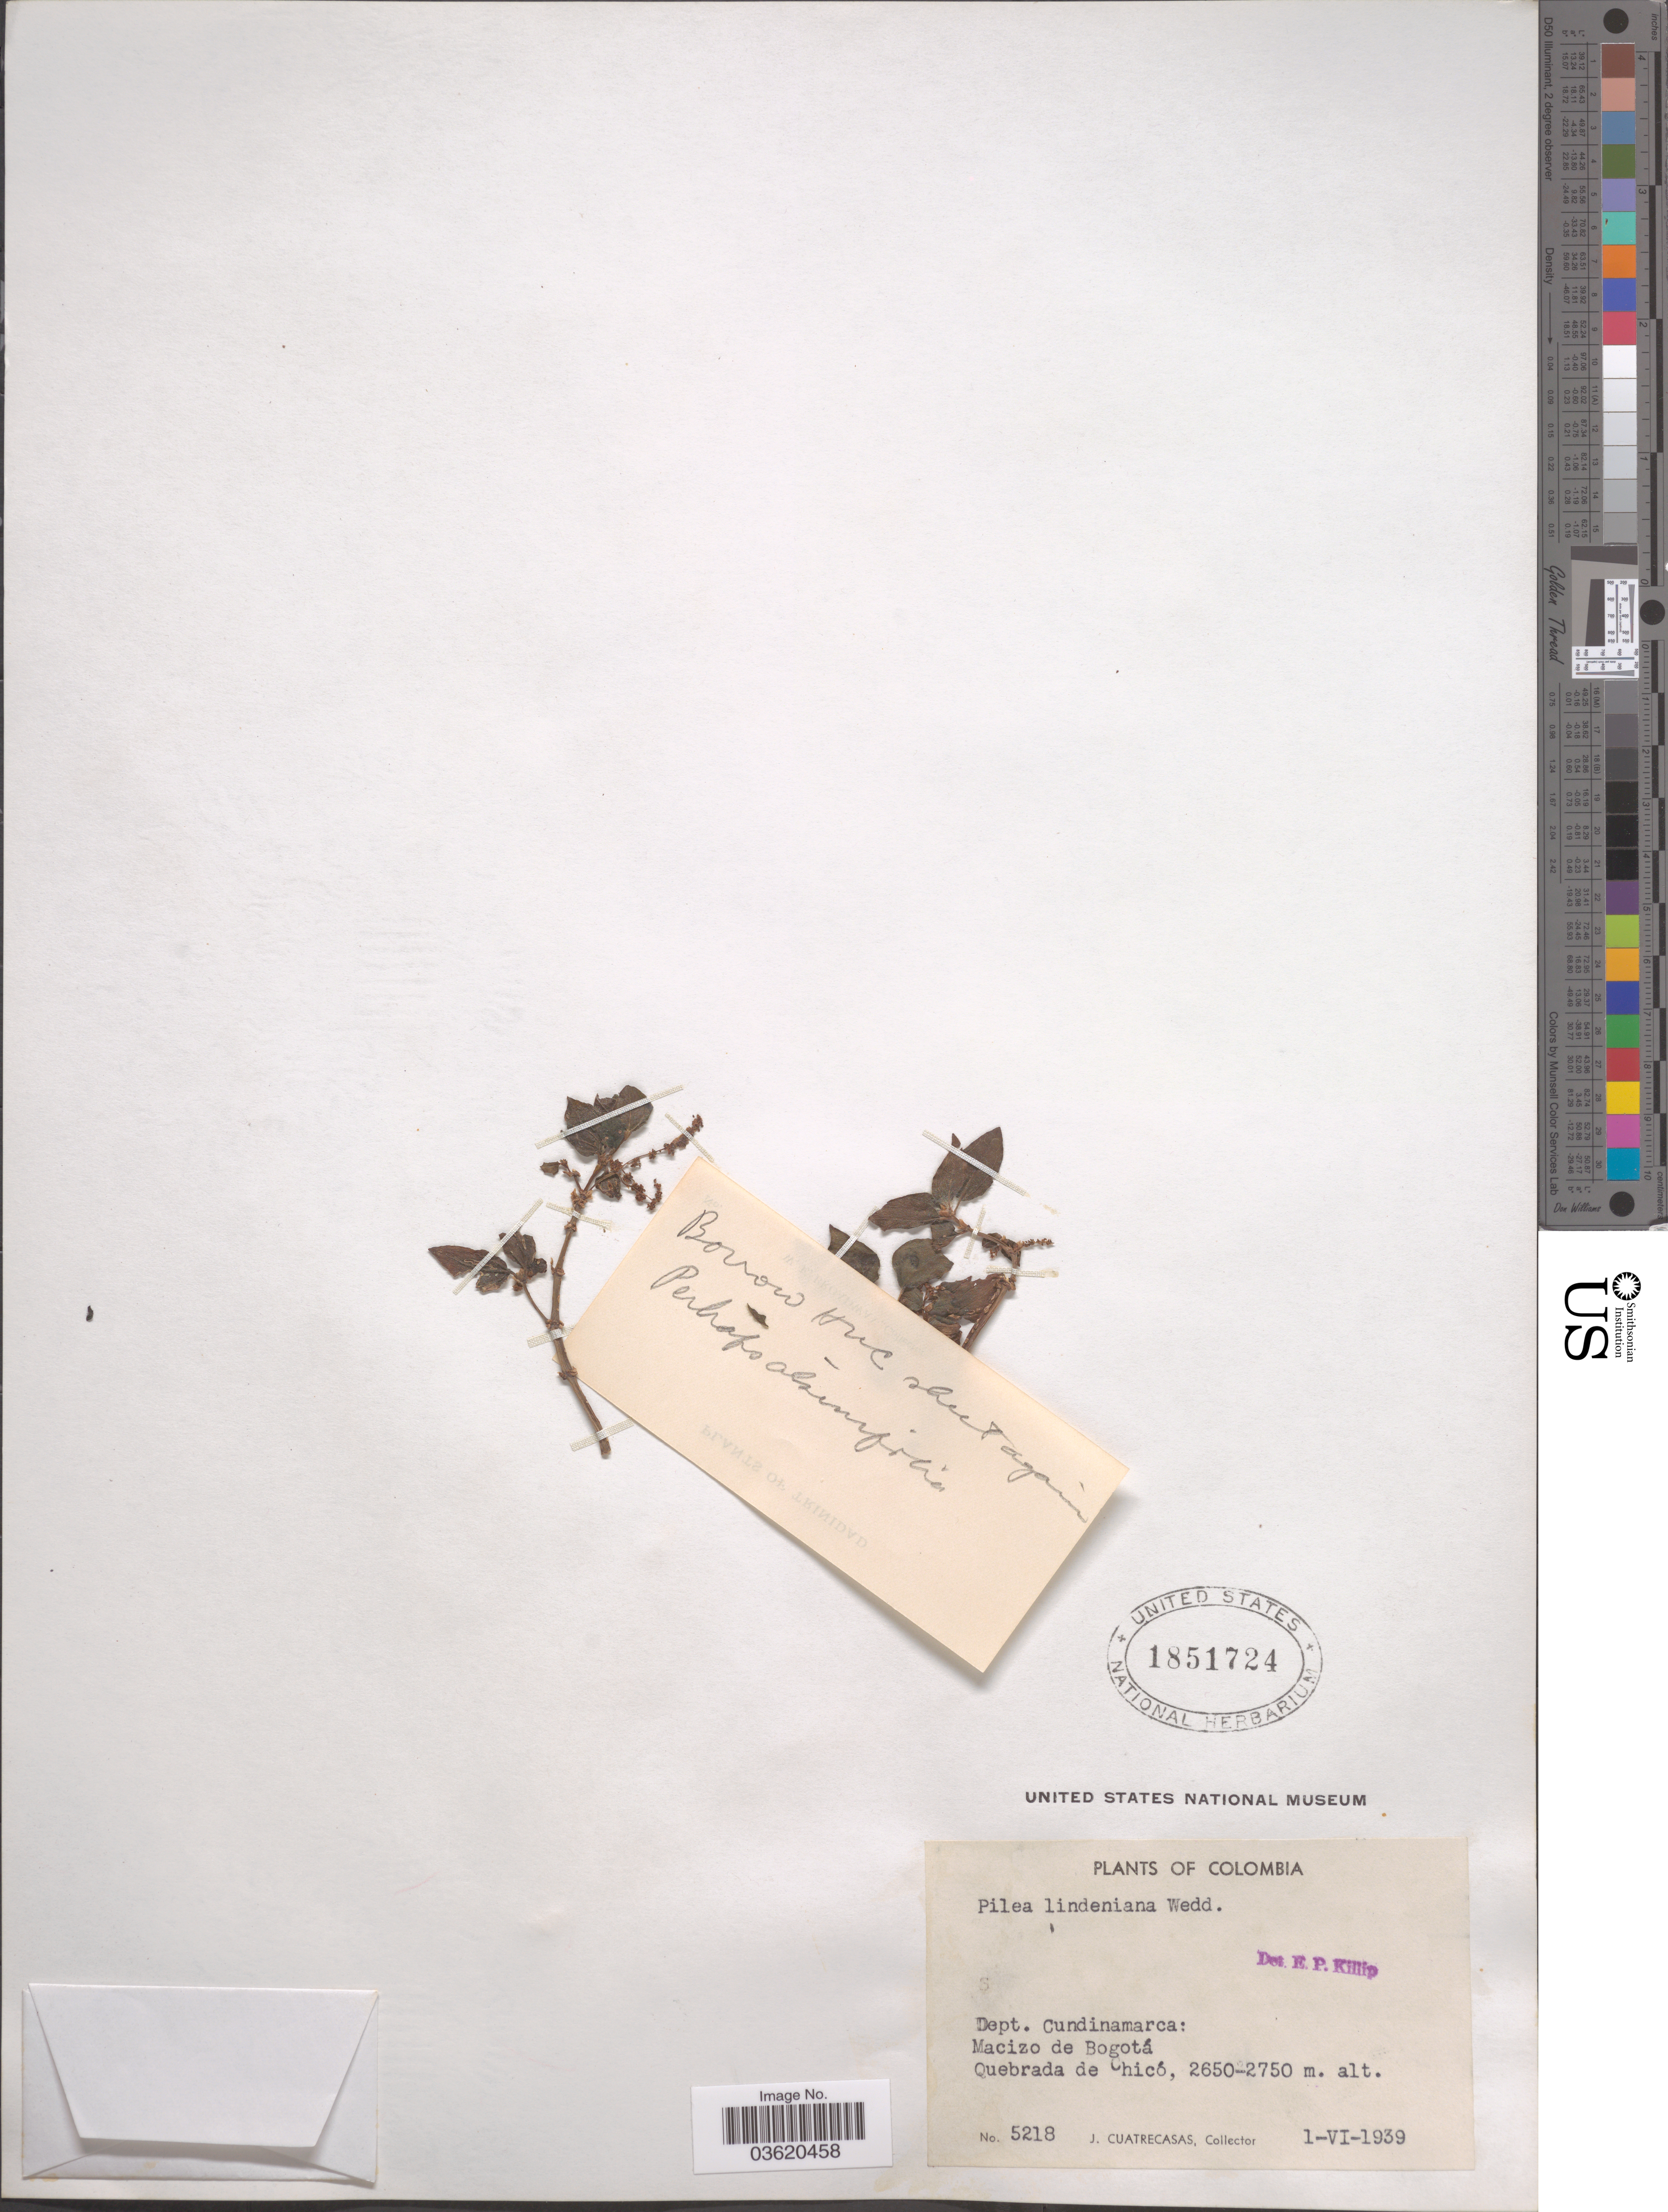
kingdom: Plantae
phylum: Tracheophyta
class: Magnoliopsida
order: Rosales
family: Urticaceae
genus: Pilea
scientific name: Pilea lindeniana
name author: Wedd.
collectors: J. Cuatrecasas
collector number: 5218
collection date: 1939-06-01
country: Colombia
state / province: Cundinamarca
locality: Dept. Cundinamarca: Macizo de Bogotá. Quebrada de Chicó.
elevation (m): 2650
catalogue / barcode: US 1851724